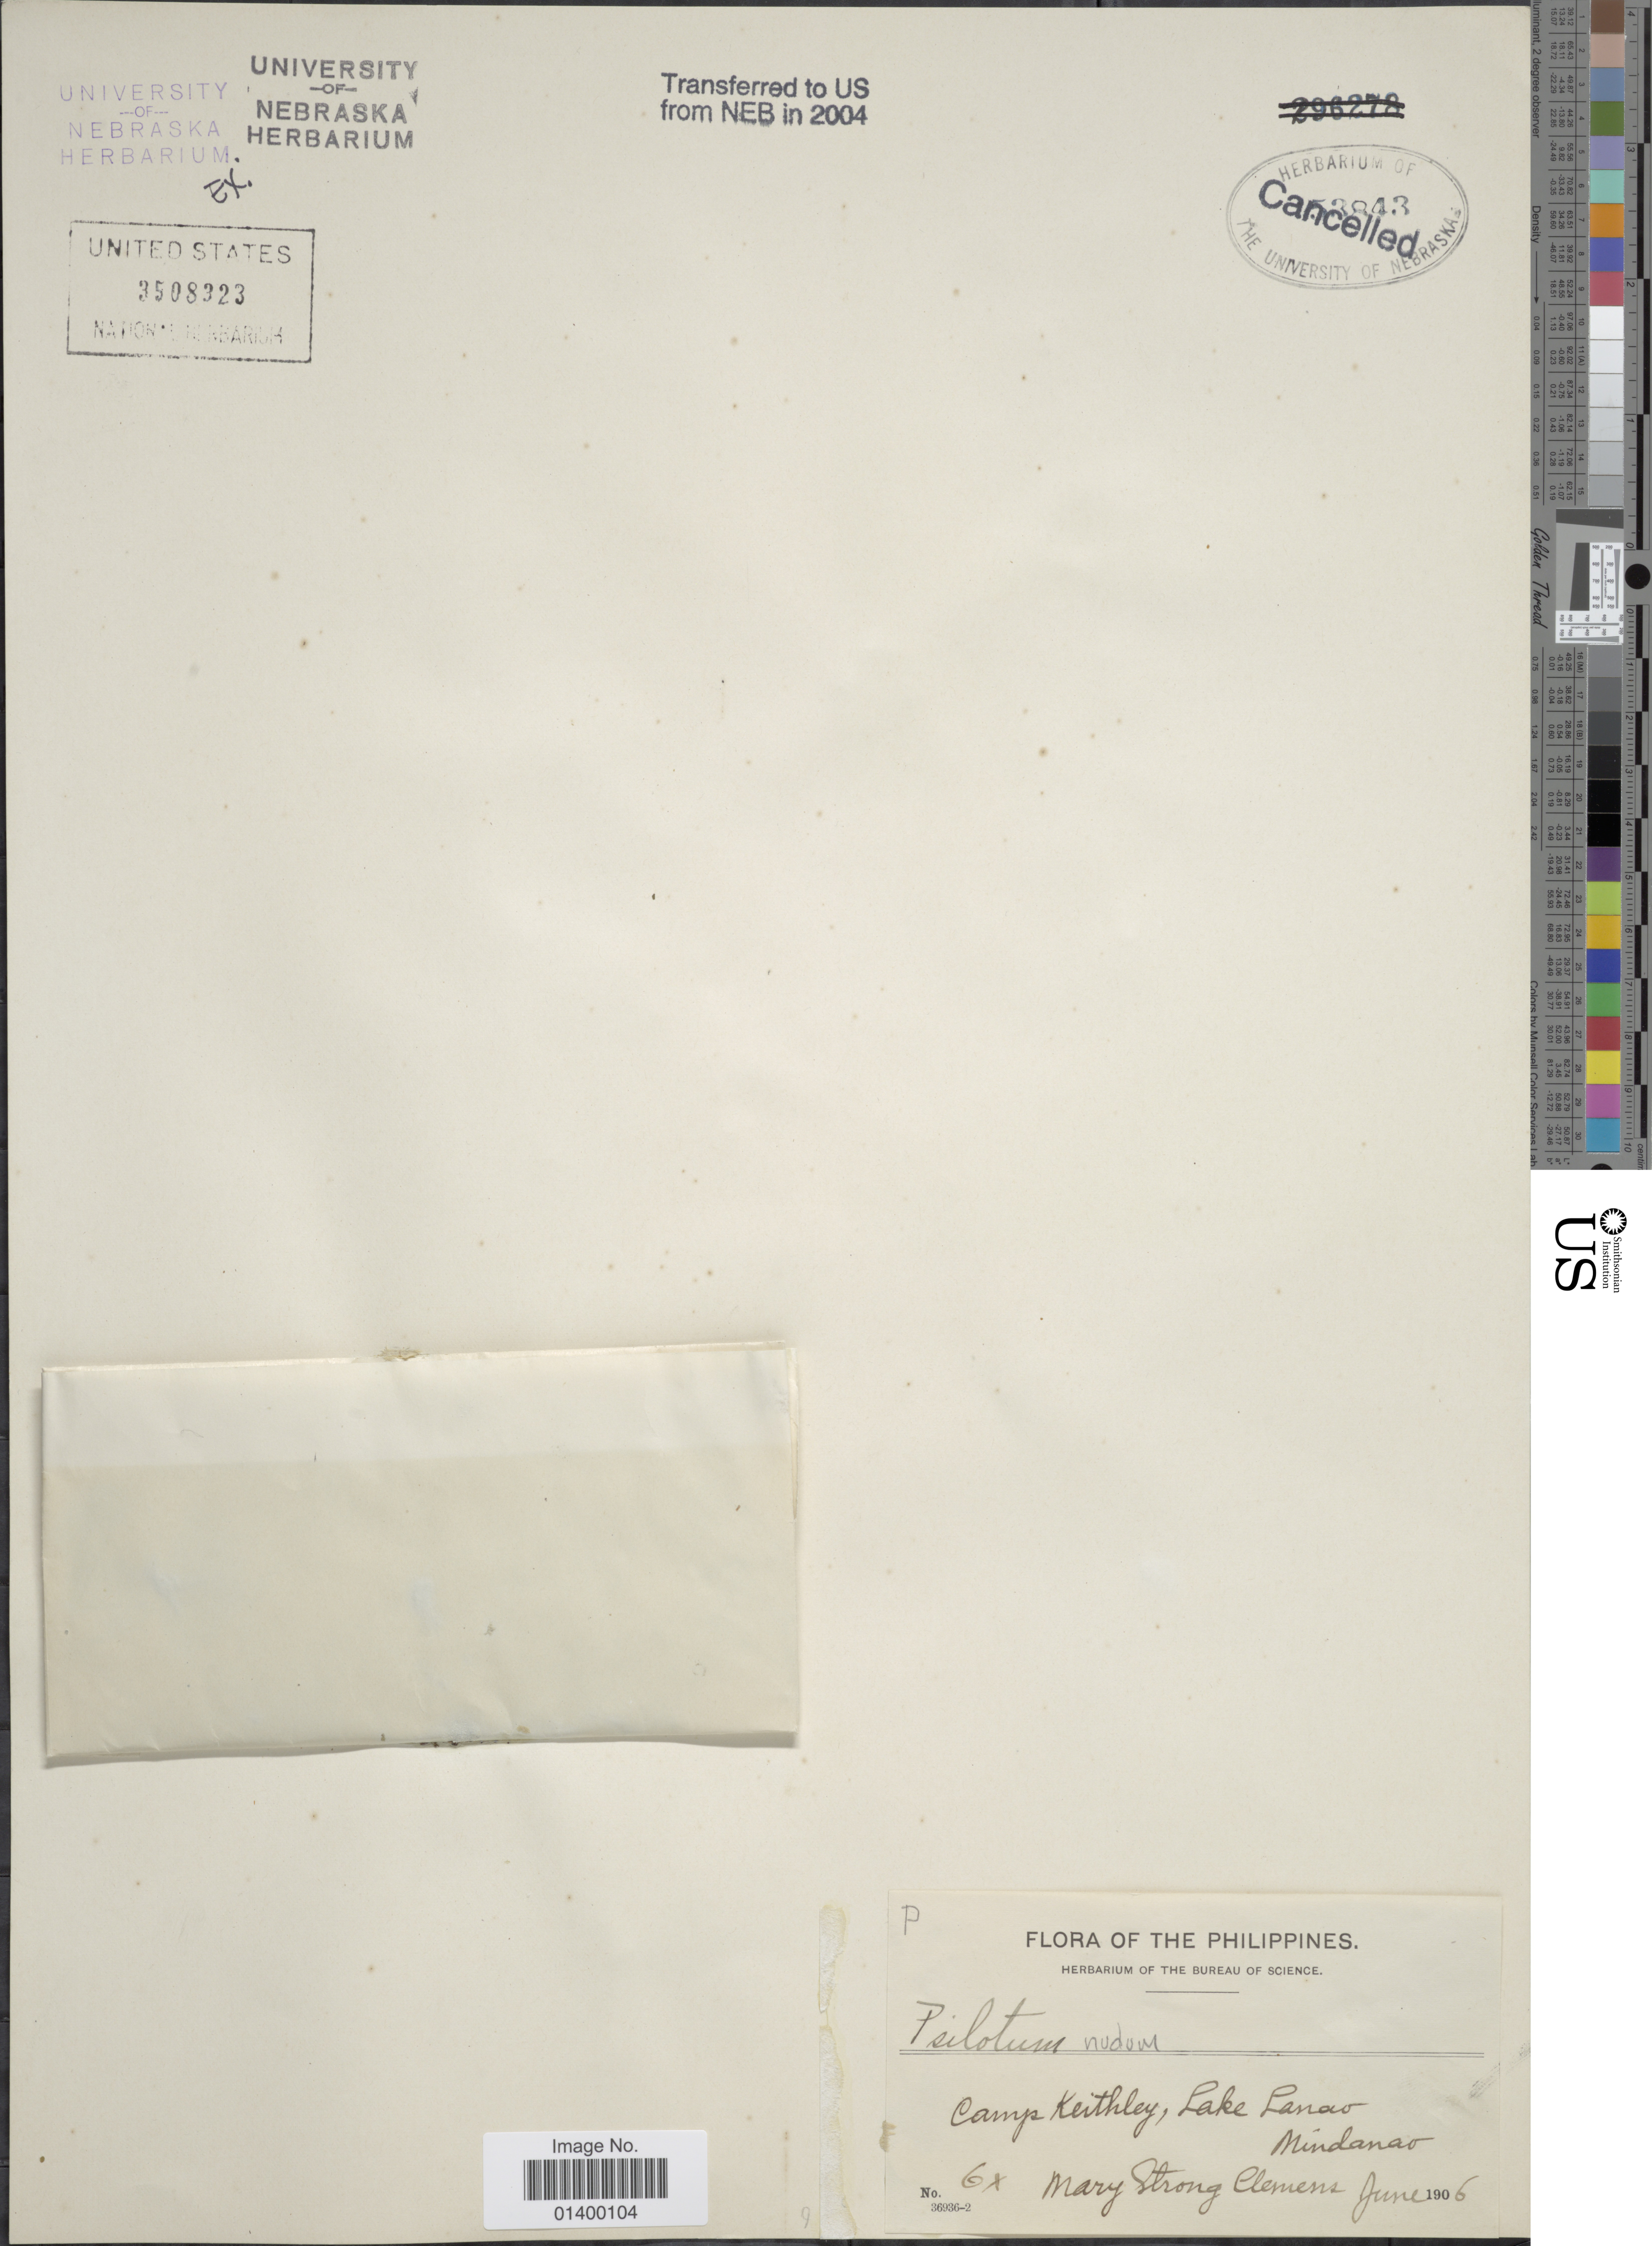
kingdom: Plantae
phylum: Tracheophyta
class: Polypodiopsida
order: Psilotales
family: Psilotaceae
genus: Psilotum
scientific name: Psilotum nudum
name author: (L.) P. Beauv.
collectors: M. S. Clemens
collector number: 6x*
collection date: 1906-06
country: Philippines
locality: Camp Keithley, Lake Lanao, Mindanao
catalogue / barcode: US 3508323